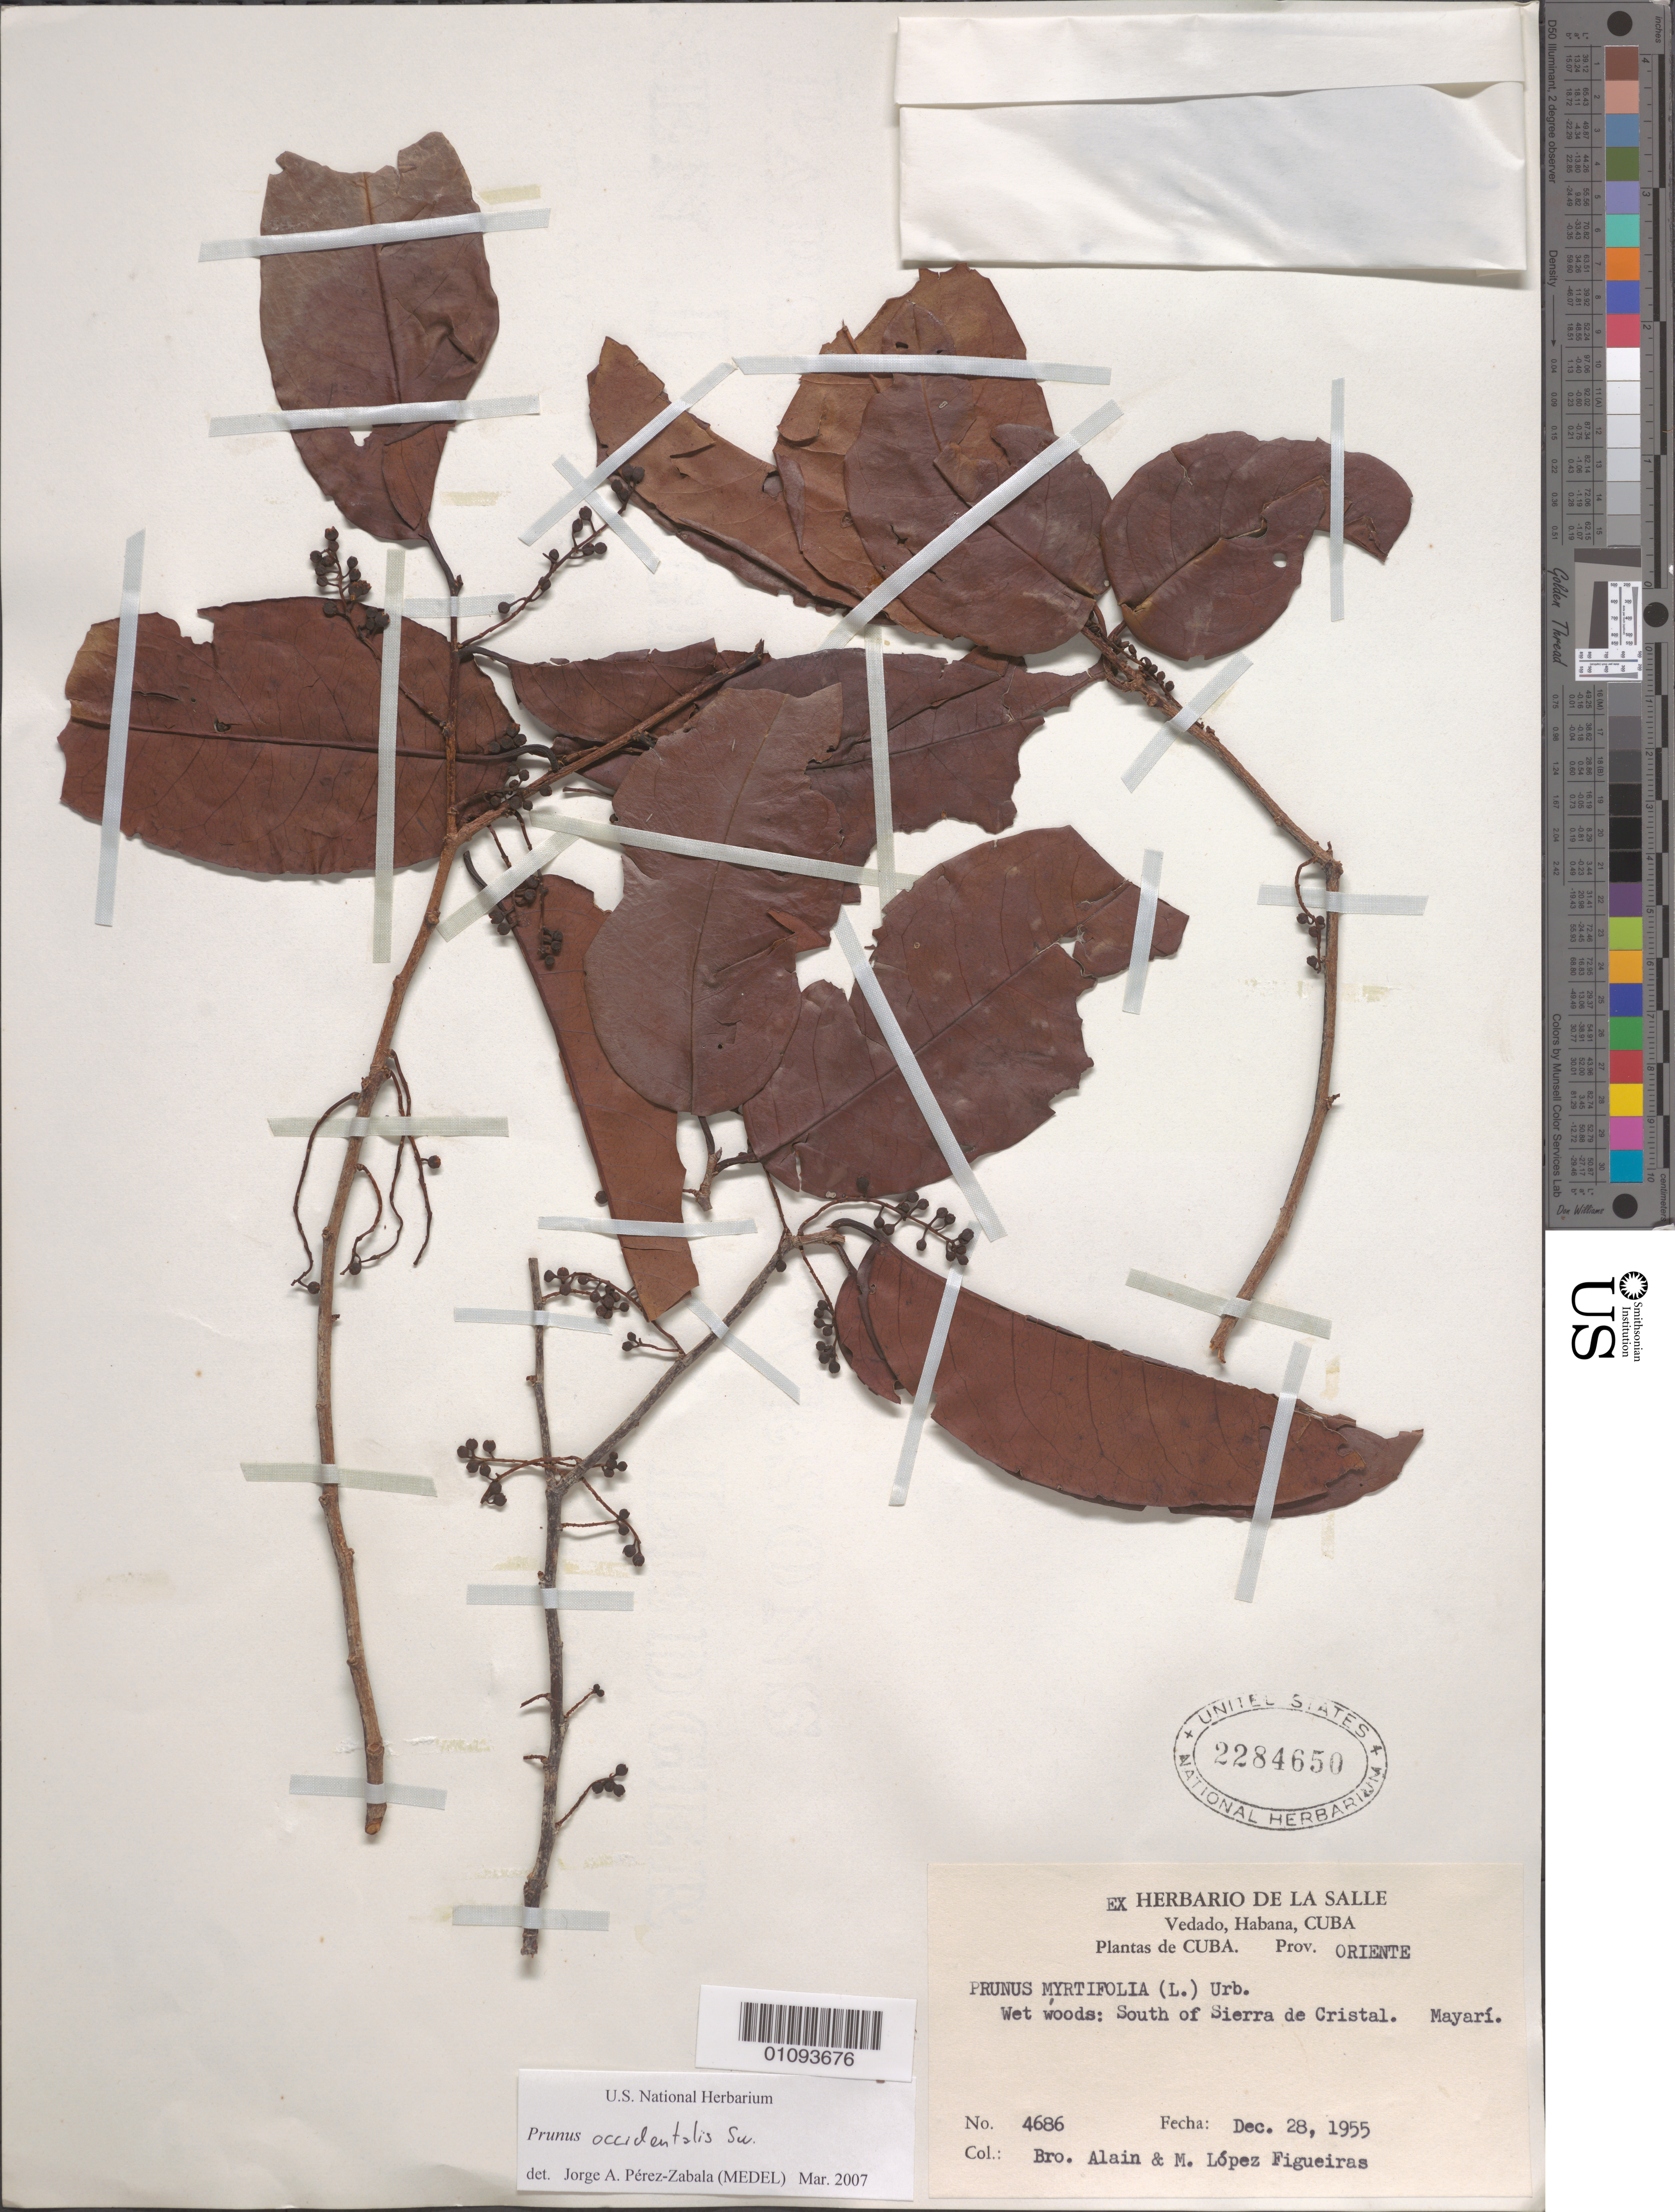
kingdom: Plantae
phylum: Tracheophyta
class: Magnoliopsida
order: Rosales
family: Rosaceae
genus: Prunus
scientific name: Prunus occidentalis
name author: Sw.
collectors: A. H. Liogier & M. López Figueiras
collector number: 4686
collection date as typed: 28 Dec 1955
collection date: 1955-12-28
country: Cuba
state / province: La Habana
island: Cuba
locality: Wet woods S of Sierra de Cristal Mayari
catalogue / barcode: US 2284650